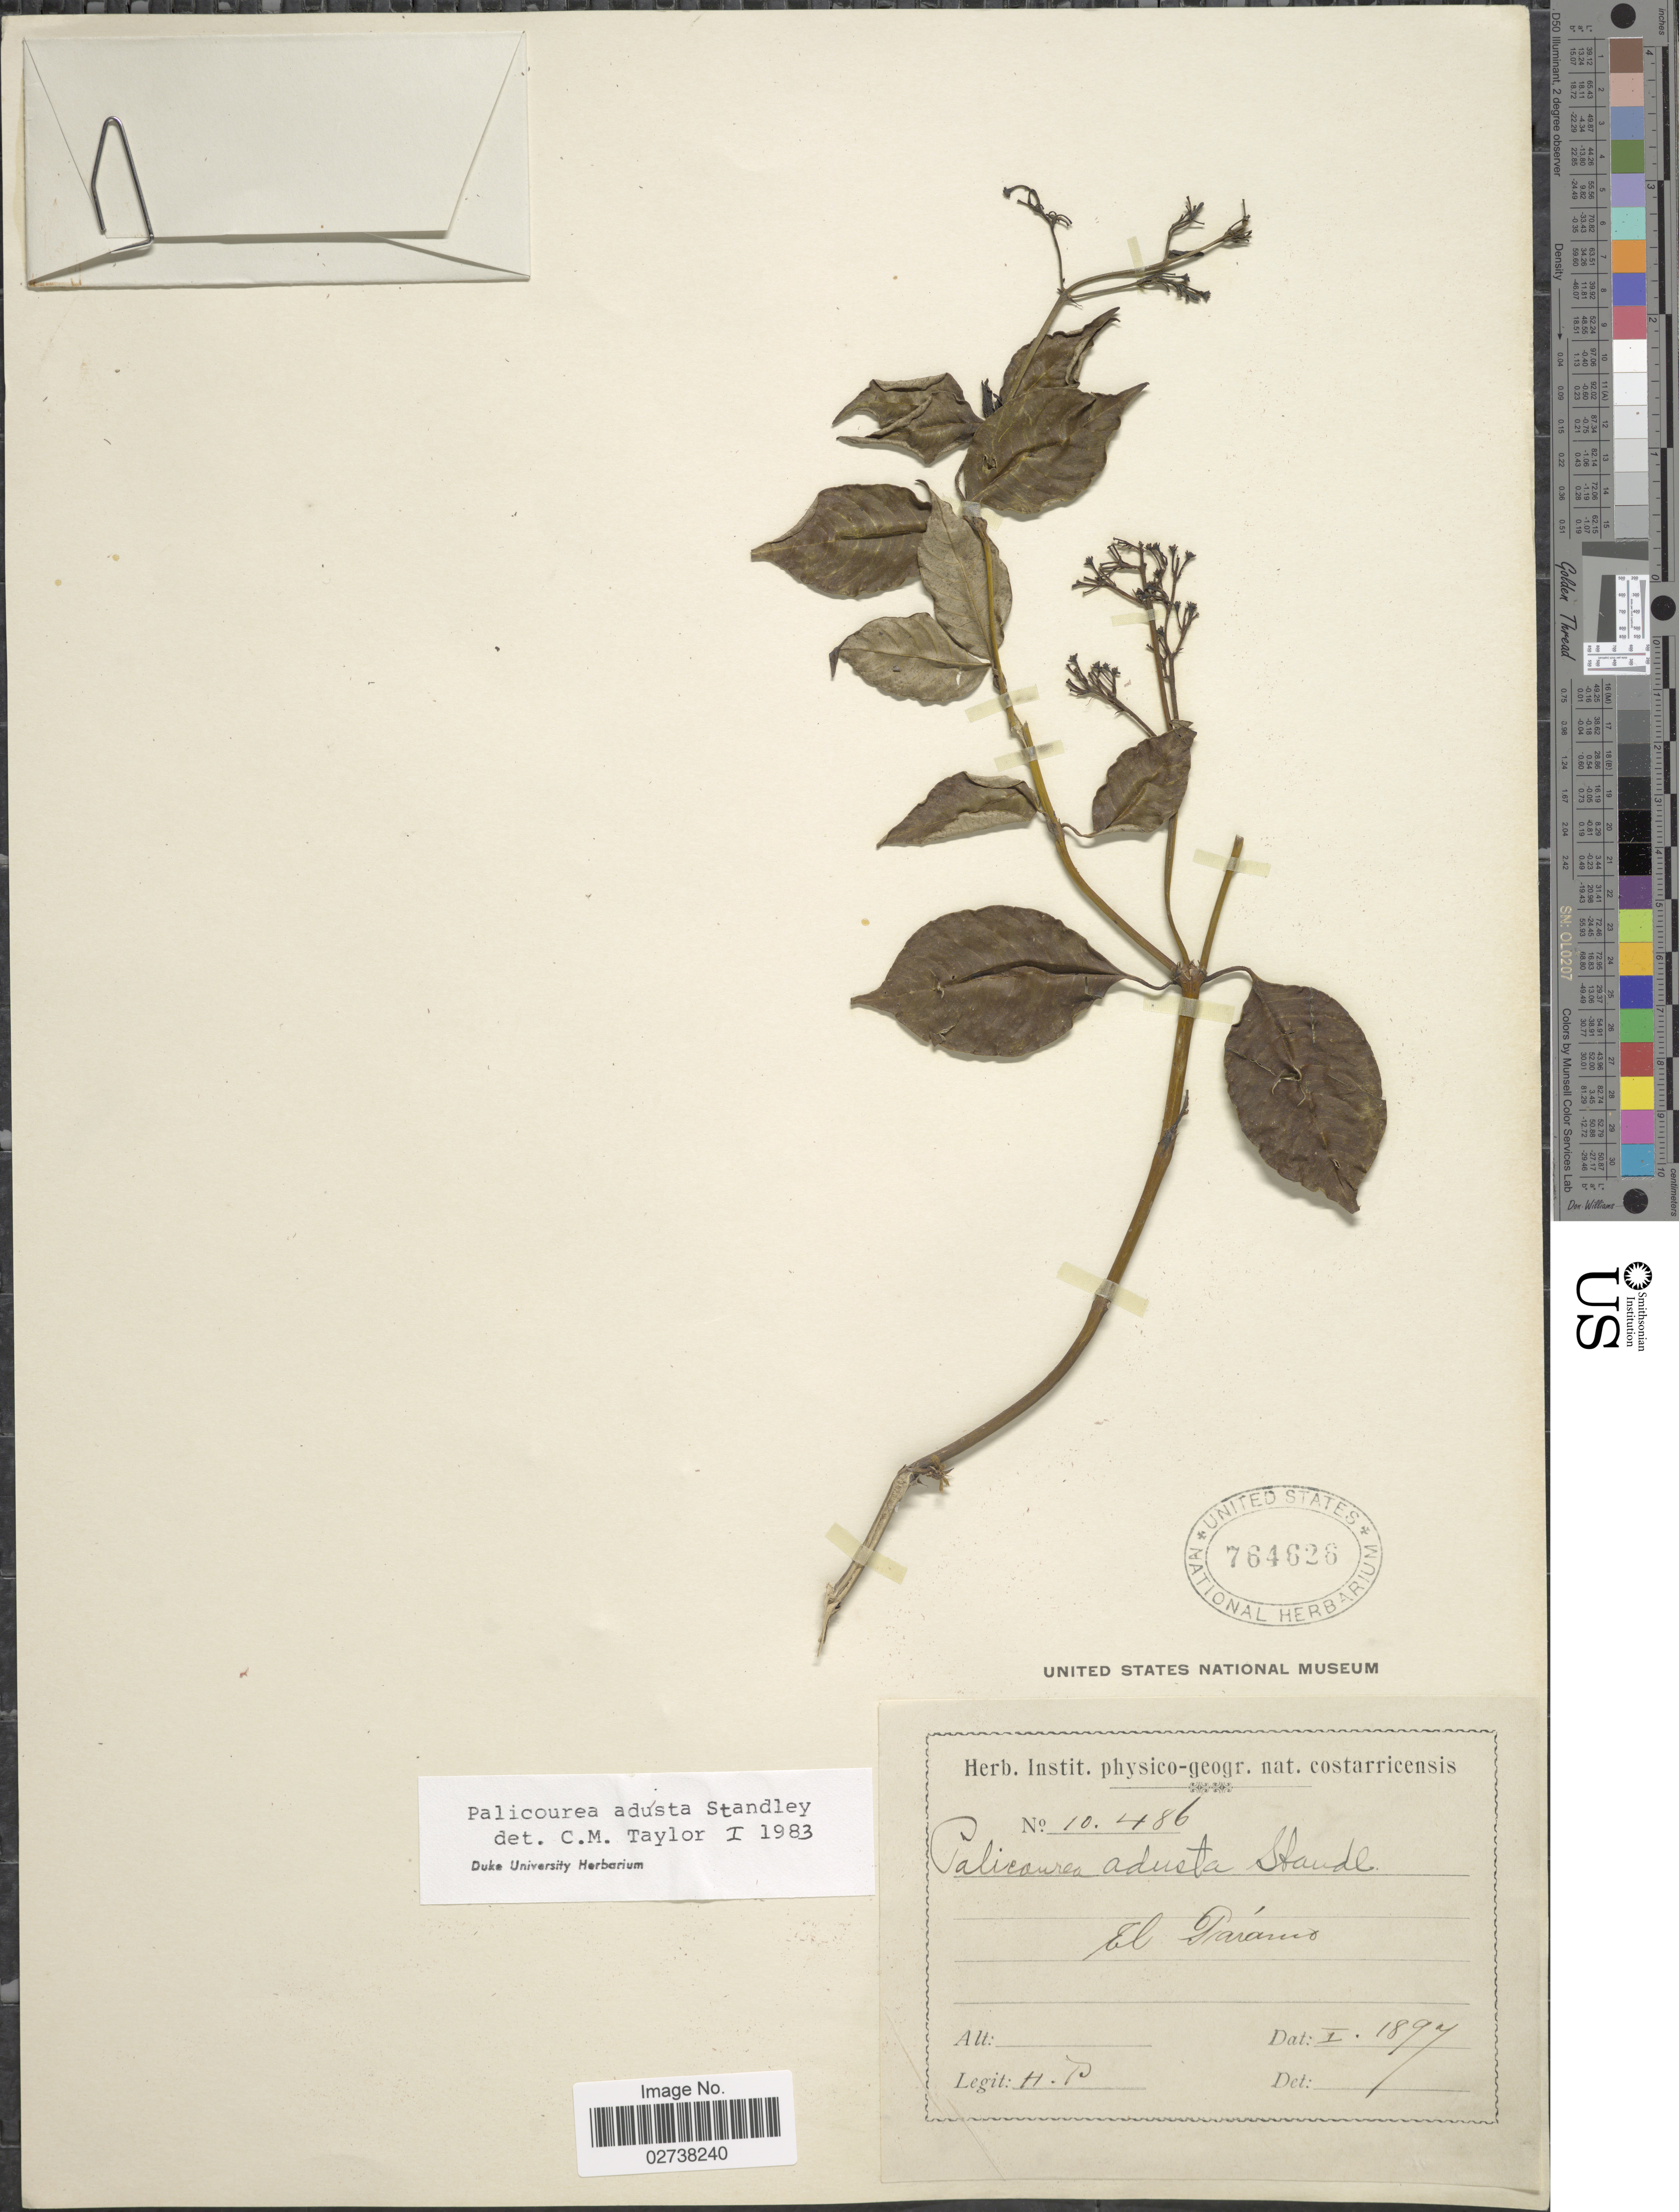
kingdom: Plantae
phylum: Tracheophyta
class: Magnoliopsida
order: Gentianales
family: Rubiaceae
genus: Palicourea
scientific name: Palicourea adusta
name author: Standl.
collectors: H. P.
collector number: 10486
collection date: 1897-01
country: Costa Rica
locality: El Paramo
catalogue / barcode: US 764626